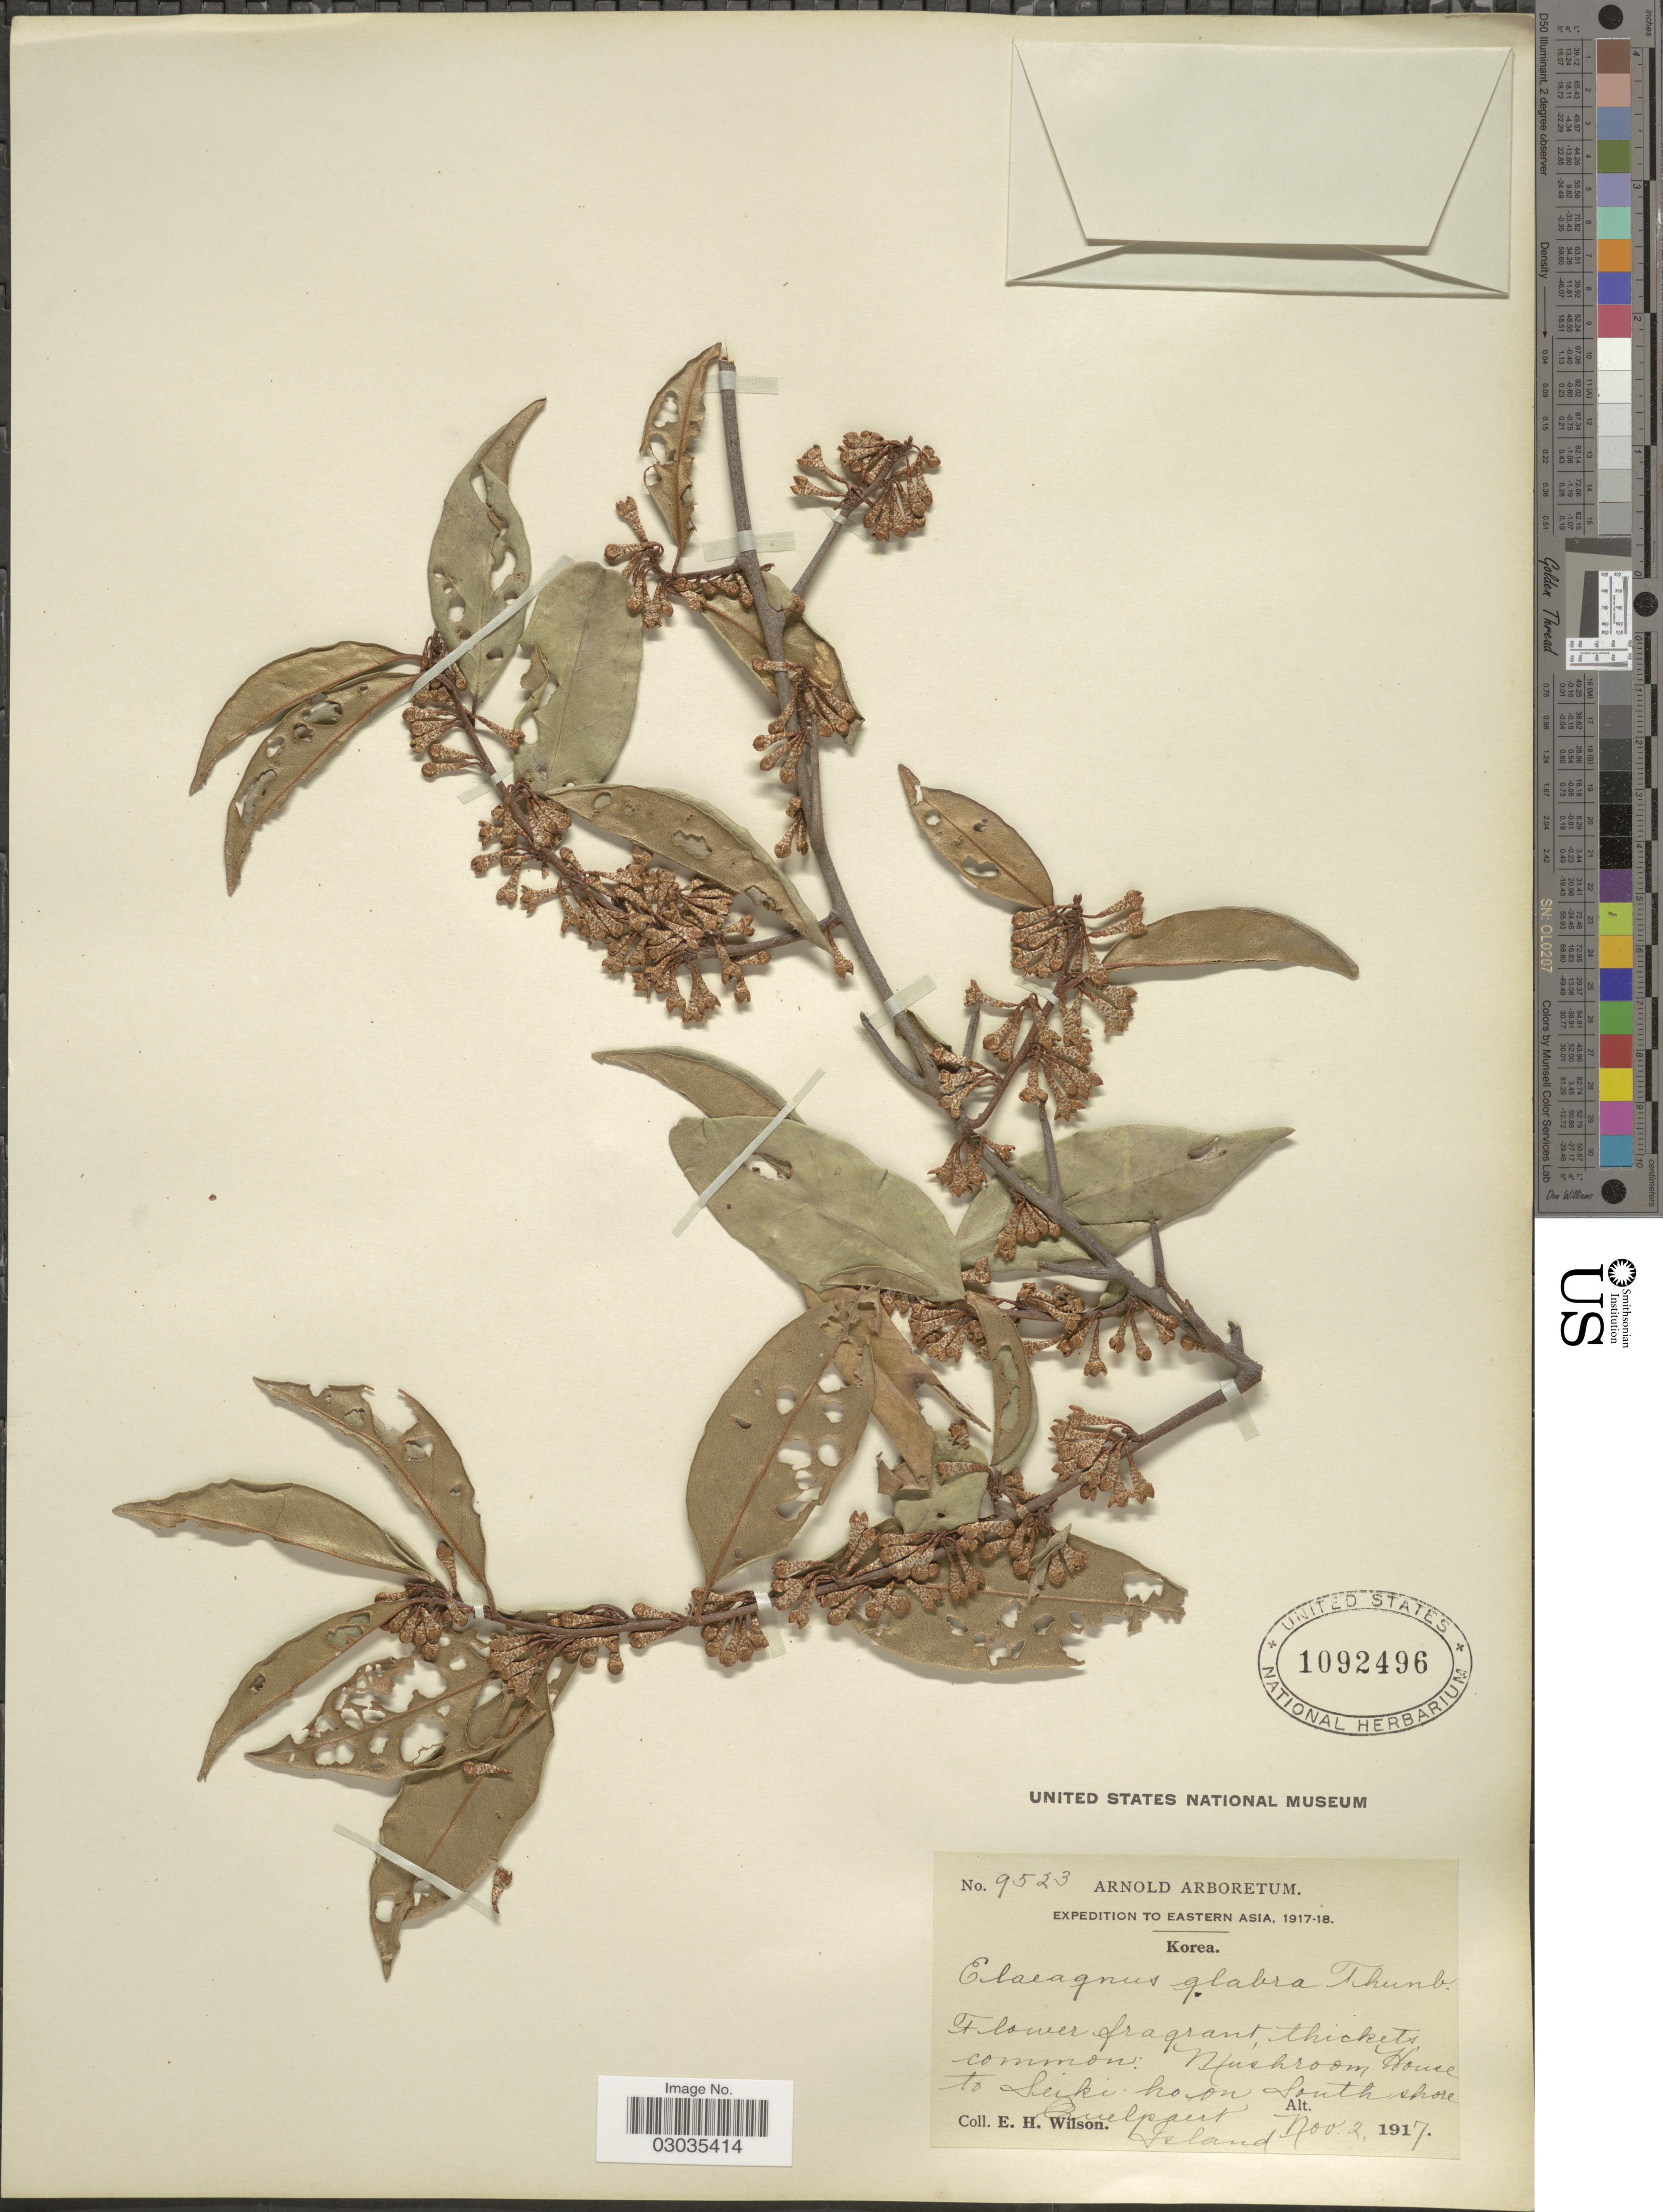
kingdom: Plantae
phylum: Tracheophyta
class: Magnoliopsida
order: Rosales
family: Elaeagnaceae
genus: Elaeagnus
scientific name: Elaeagnus glabra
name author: Thunb.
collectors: E. Wilson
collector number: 9523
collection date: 1917-11-02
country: South Korea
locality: Eastern Asia, Korea. Mushroom House to Seiki- ho on South shore Quelpaert Island.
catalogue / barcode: US 1092496